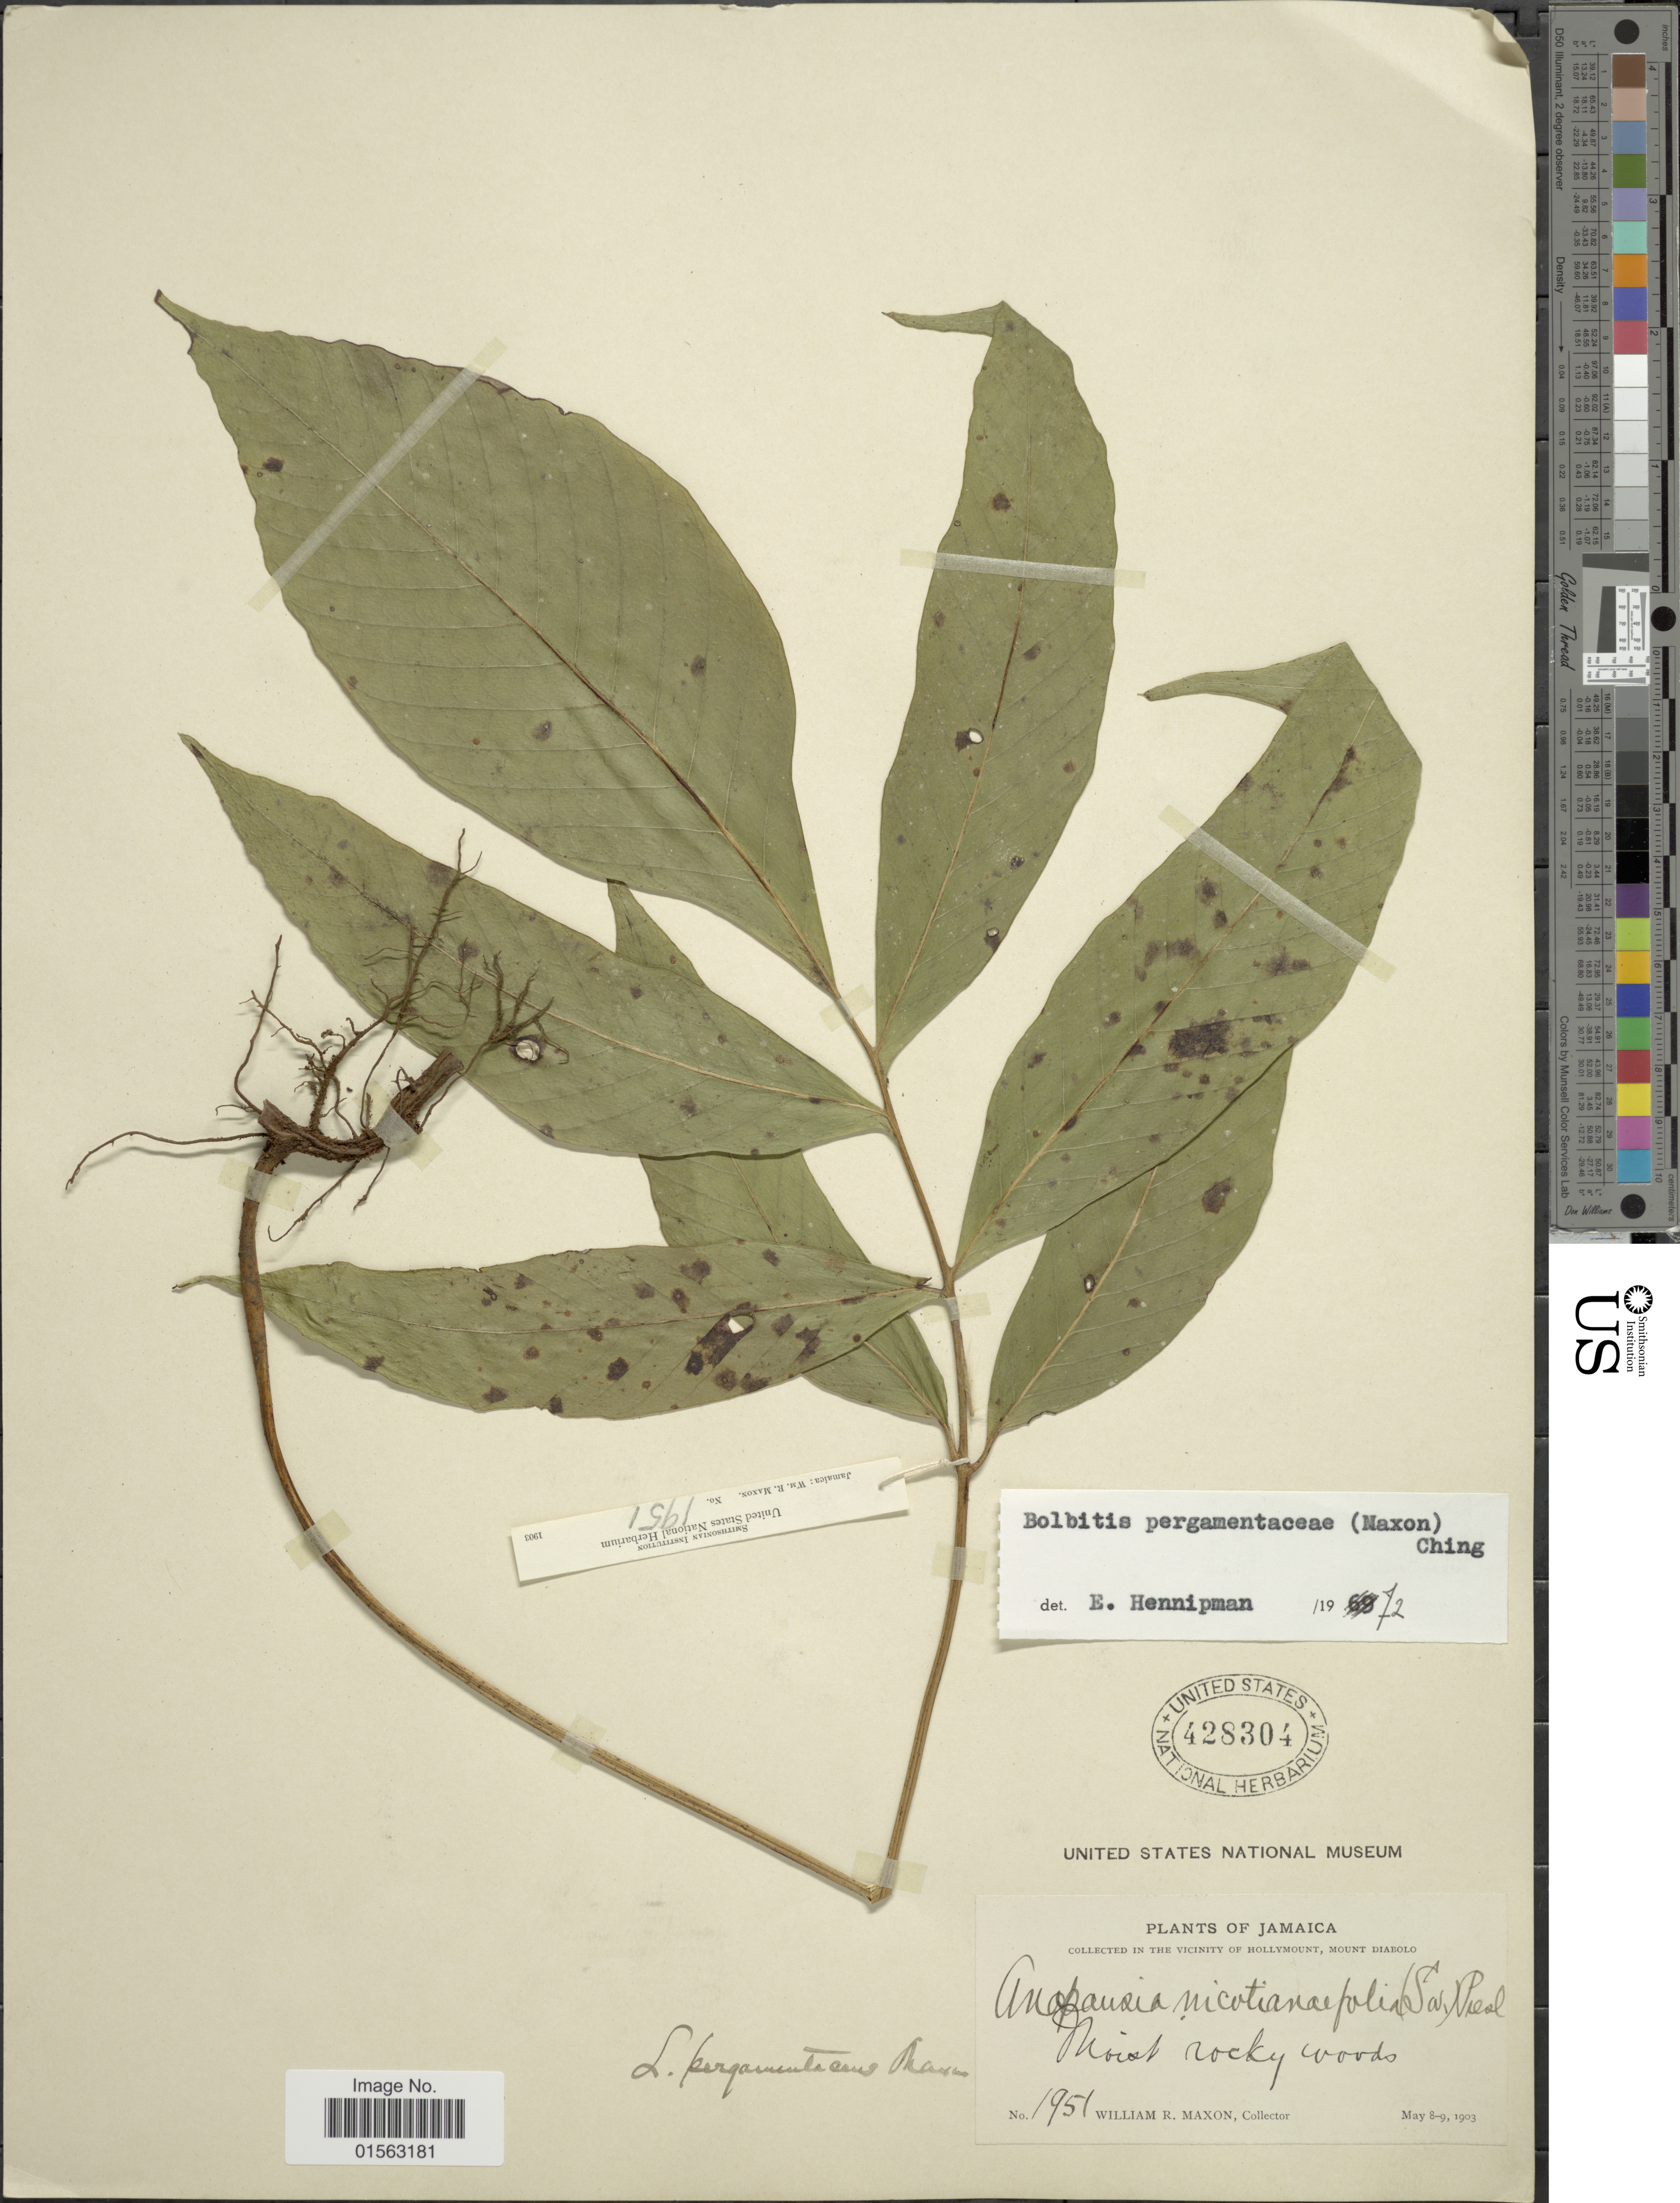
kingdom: Plantae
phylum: Tracheophyta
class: Polypodiopsida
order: Polypodiales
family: Dryopteridaceae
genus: Mickelia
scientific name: Mickelia pergamentacea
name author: (Maxon) R.C. Moran et al.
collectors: W. R. Maxon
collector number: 1951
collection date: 1903-05-08/1903-05-09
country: Jamaica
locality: Jamaica, collected in the vicinity of Hollymount, Mount Diabolo, moist rocky woods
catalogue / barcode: US 428304